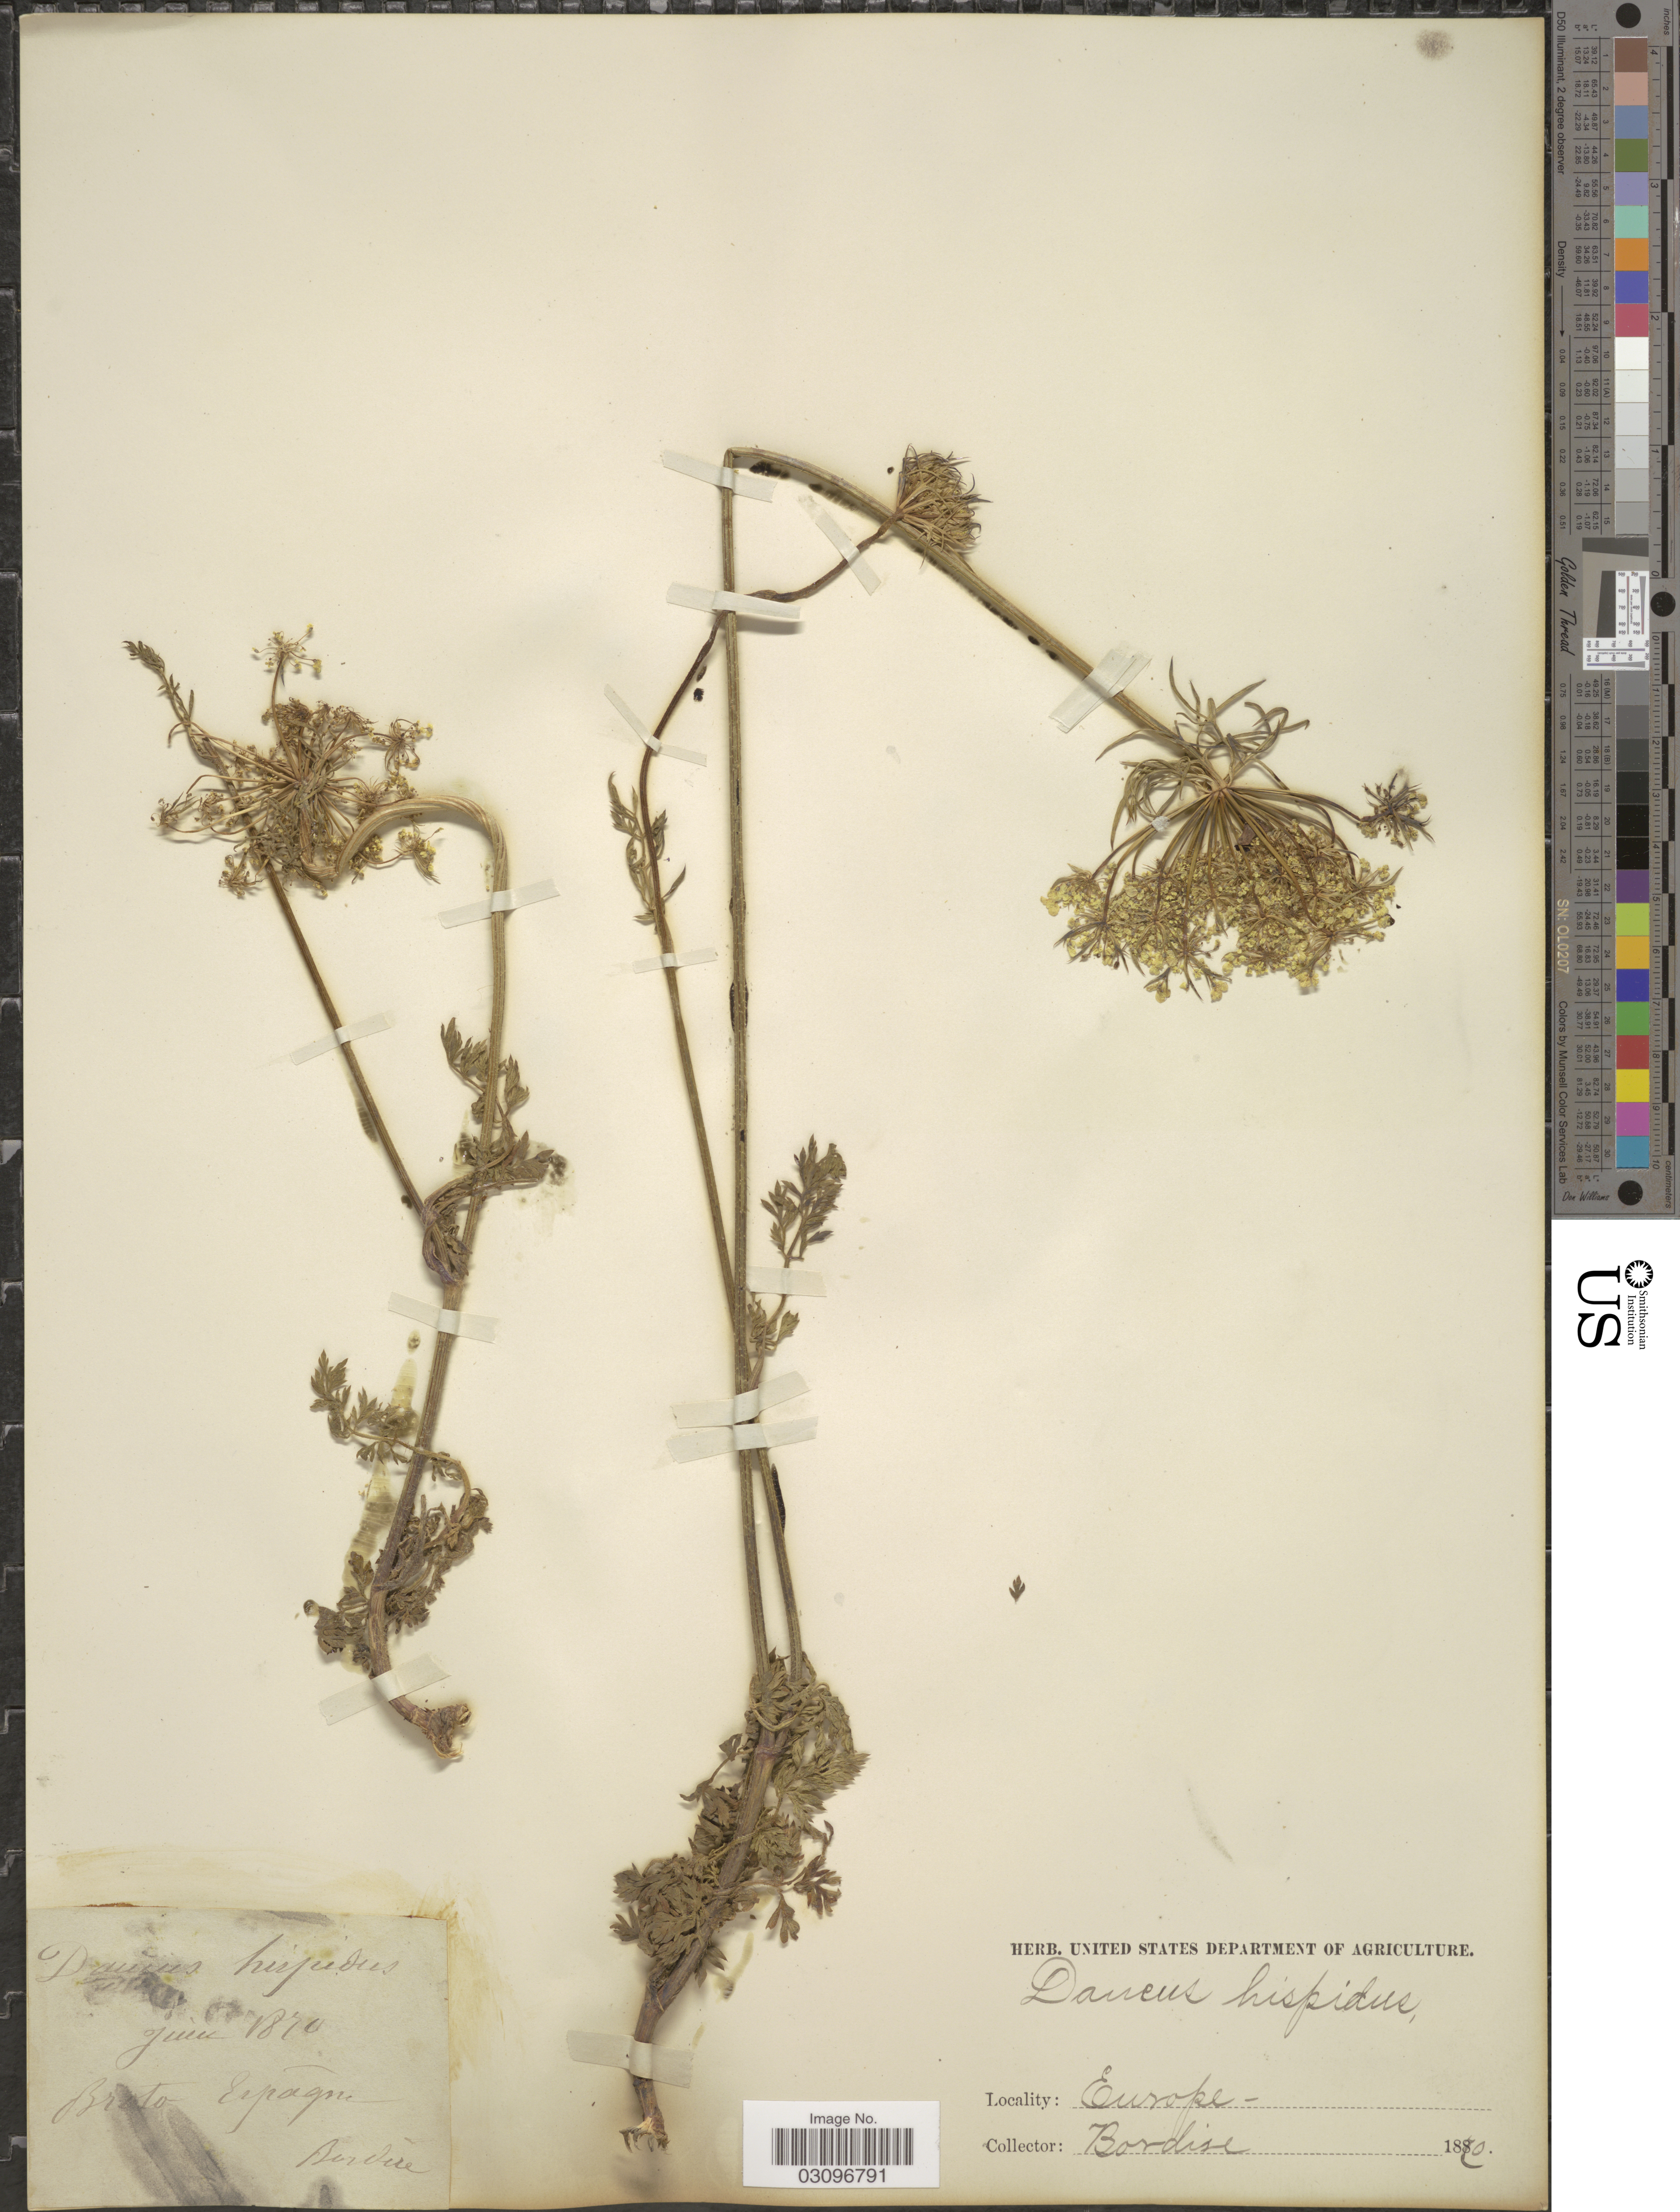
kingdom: Plantae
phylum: Tracheophyta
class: Magnoliopsida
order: Apiales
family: Apiaceae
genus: Daucus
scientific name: Daucus hispidus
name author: Mill.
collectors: -. Bordere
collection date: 1870-06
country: Spain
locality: Broto Espagne. Europe.